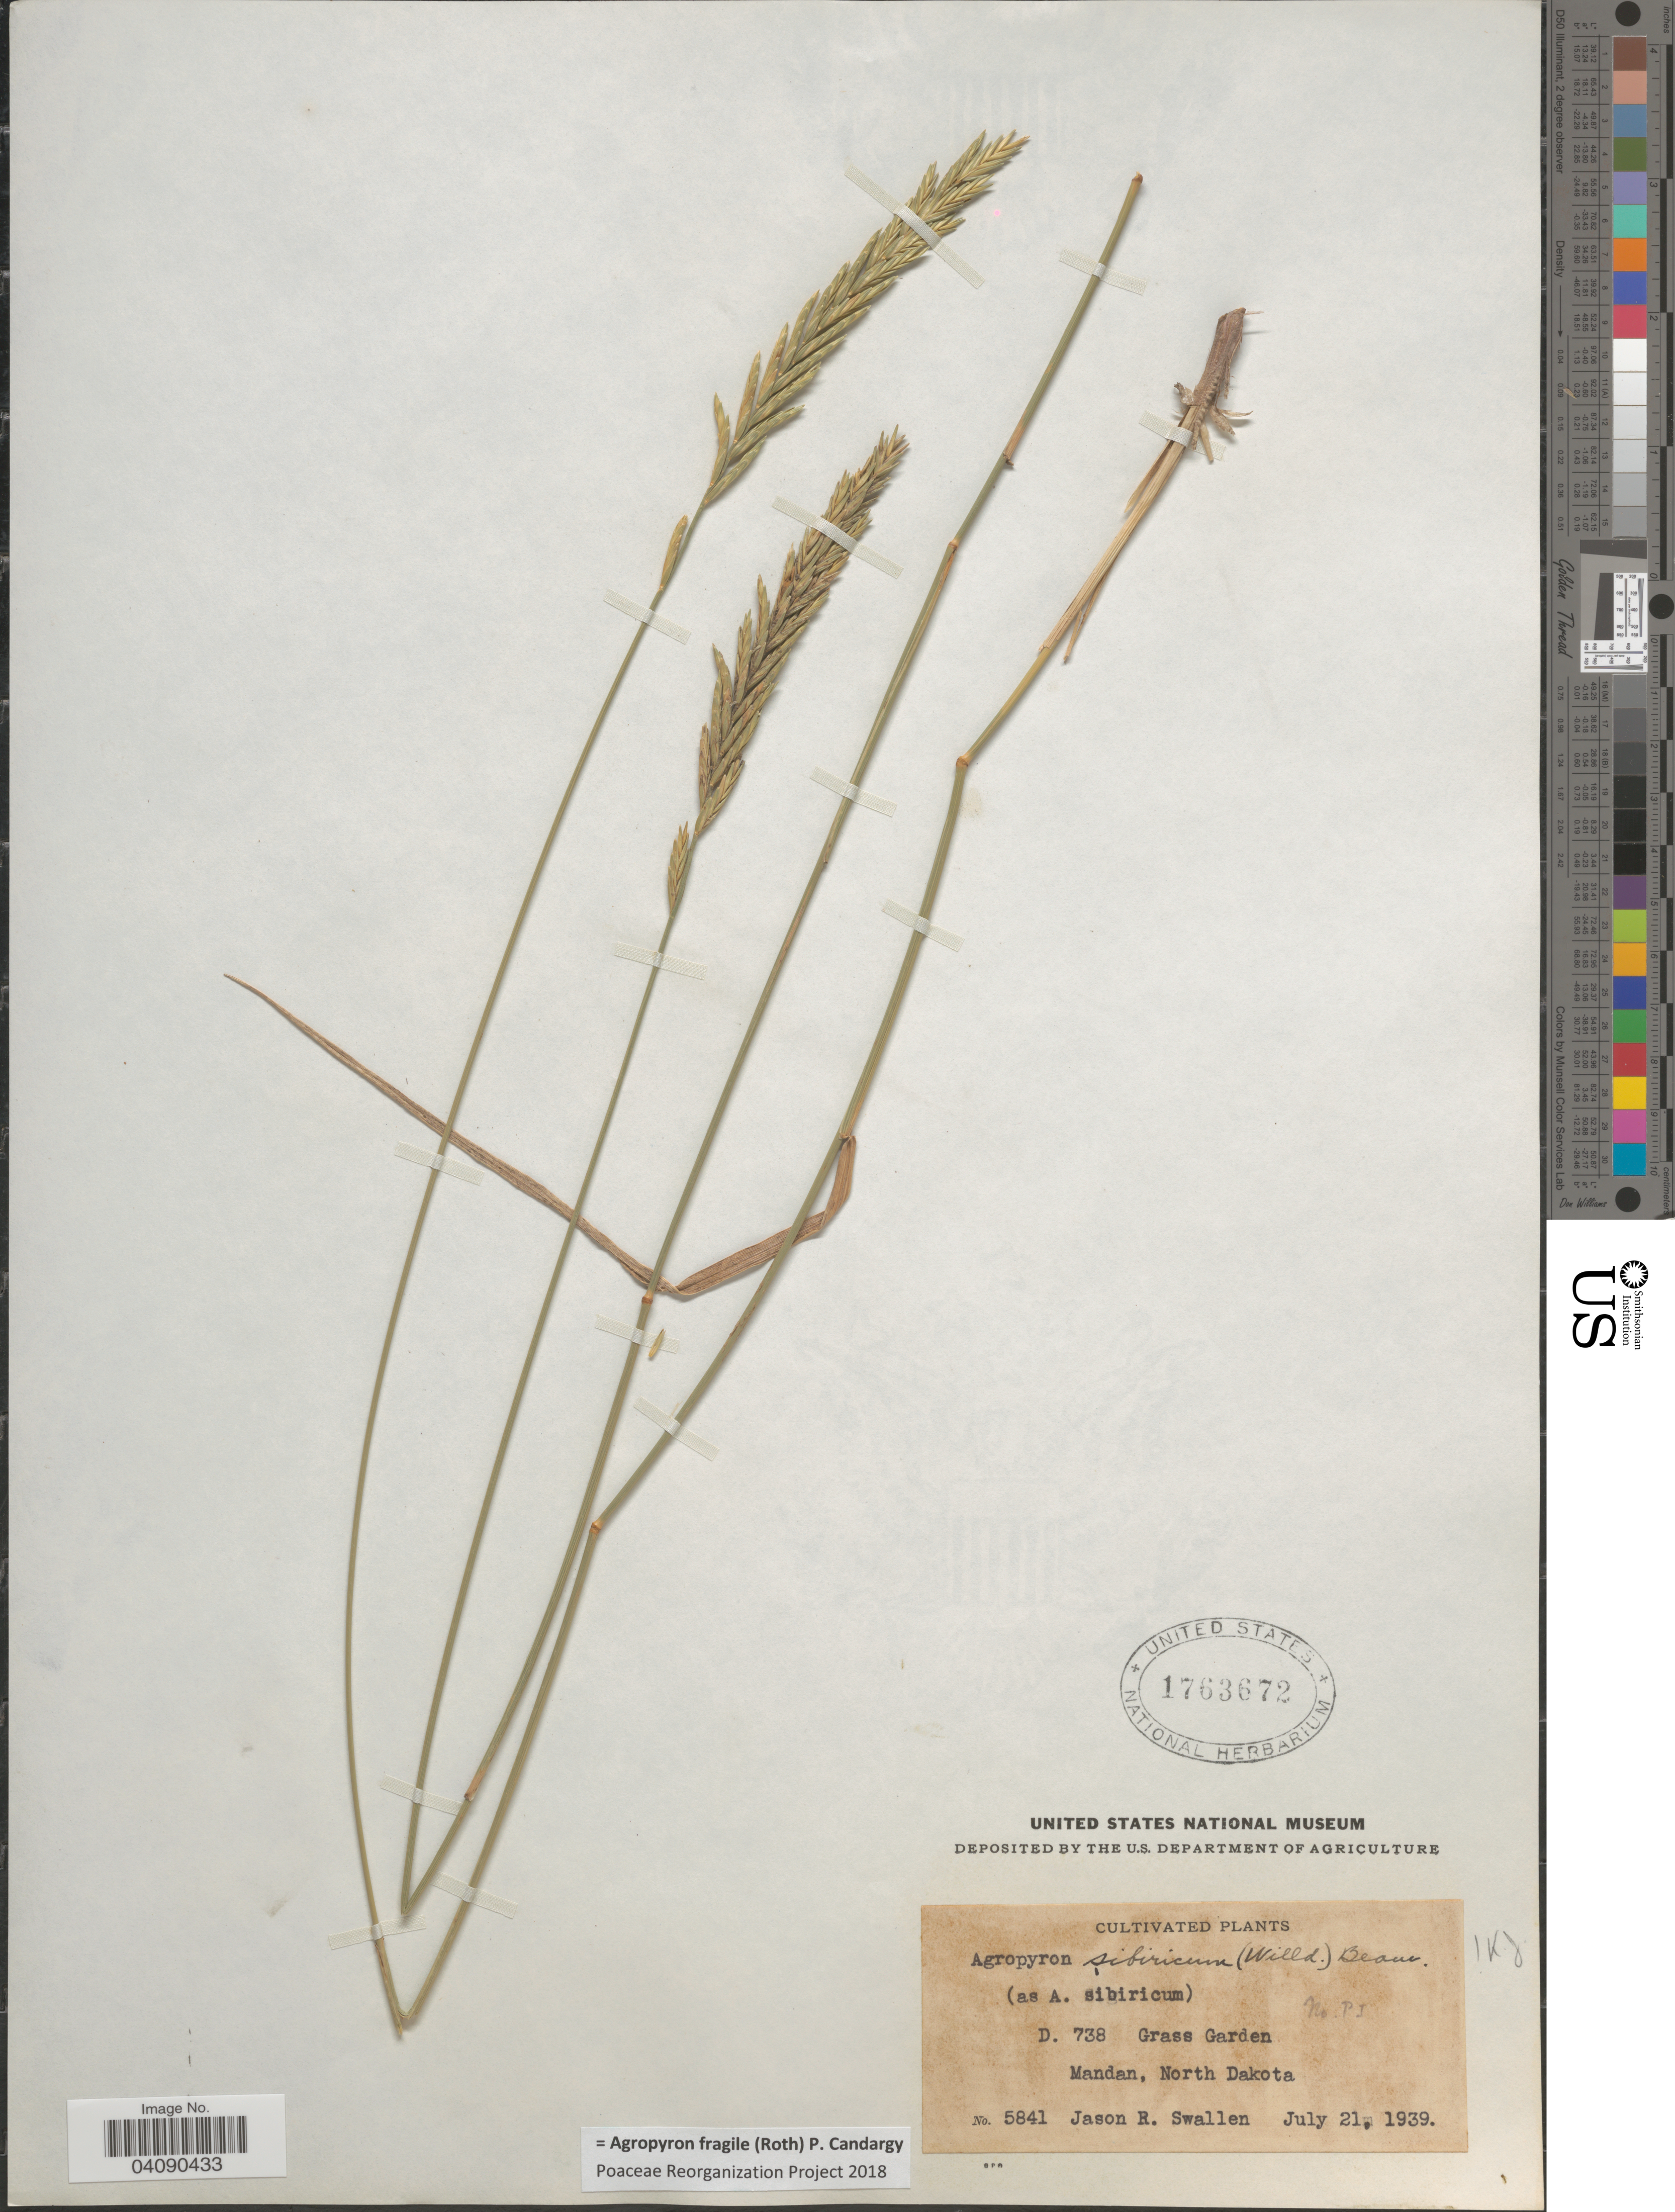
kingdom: Plantae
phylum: Tracheophyta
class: Liliopsida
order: Poales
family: Poaceae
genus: Agropyron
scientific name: Agropyron fragile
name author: (Roth) Candargy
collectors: J. R. Swallen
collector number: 5841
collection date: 1939-07-21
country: United States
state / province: North Dakota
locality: D. 738 Grass Garden Mandan.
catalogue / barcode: US 1763672